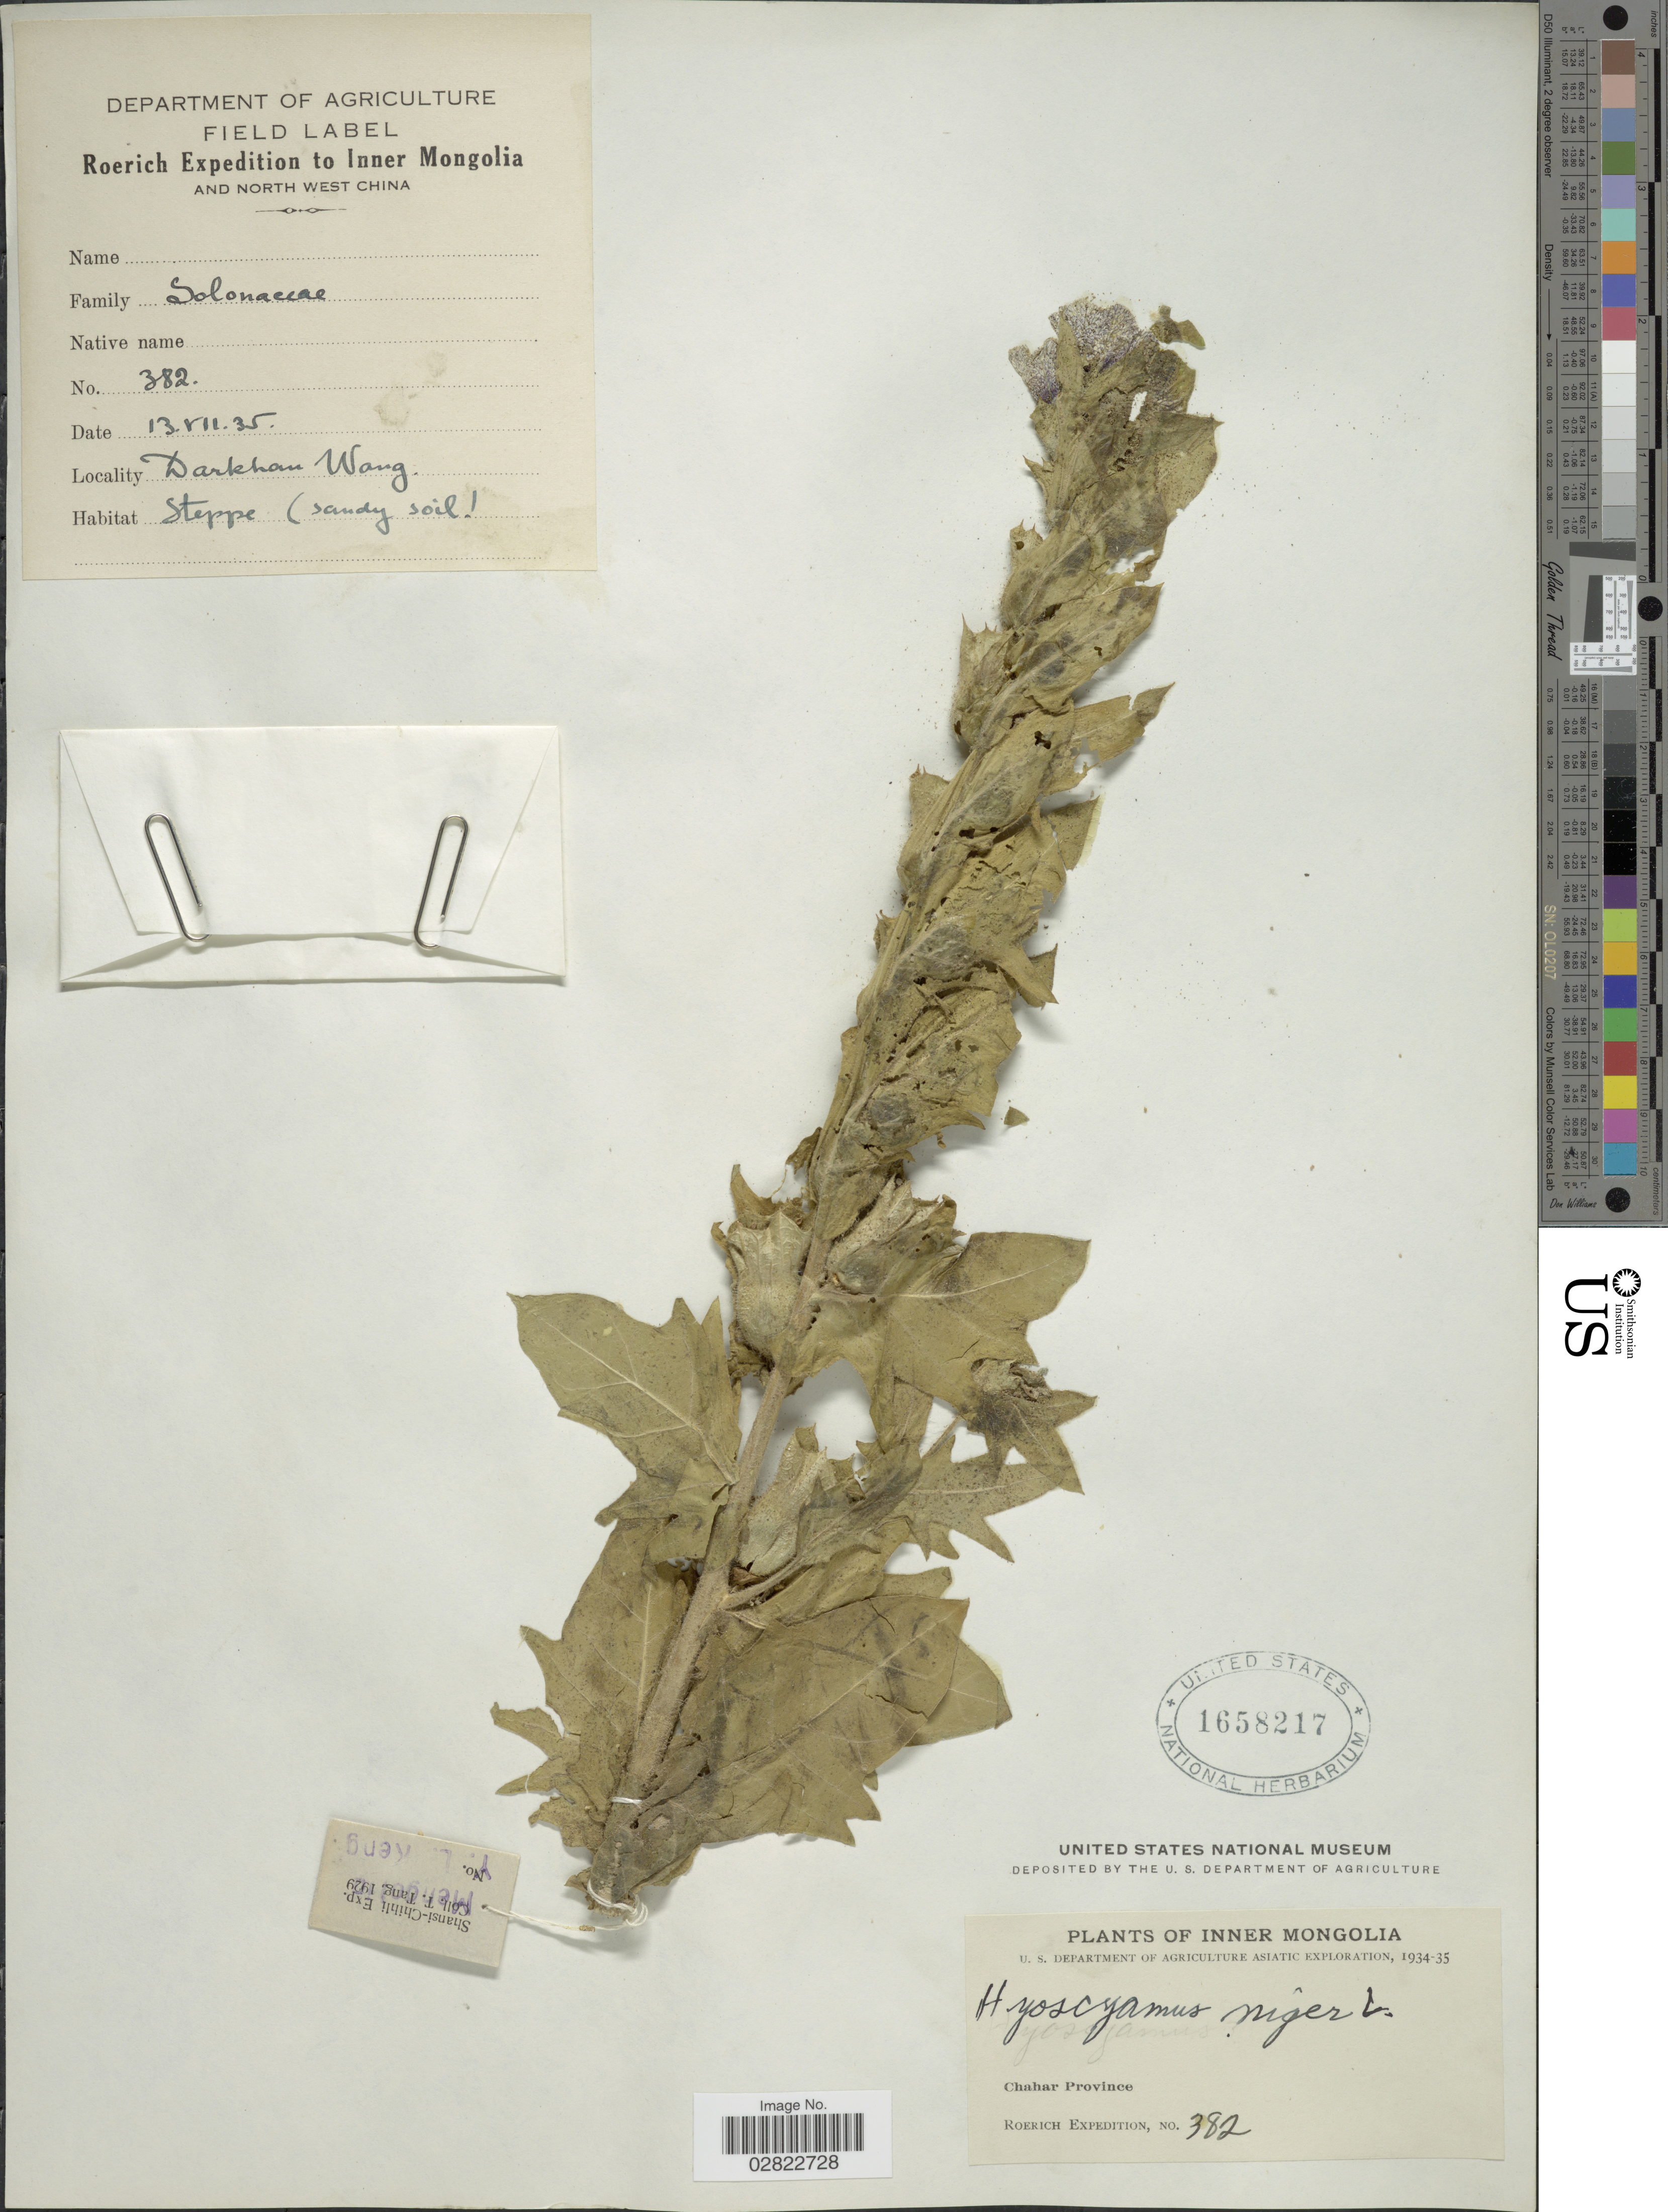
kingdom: Plantae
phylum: Tracheophyta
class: Magnoliopsida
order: Solanales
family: Solanaceae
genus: Hyoscyamus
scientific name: Hyoscyamus niger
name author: L.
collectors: Roerich Expedition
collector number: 382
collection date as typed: Transcribed d/m/y: 13/7/35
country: China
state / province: Nei Monggol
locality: Inner Mongolia, Chahar Province, Darkhan Wang.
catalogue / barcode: US 1658217